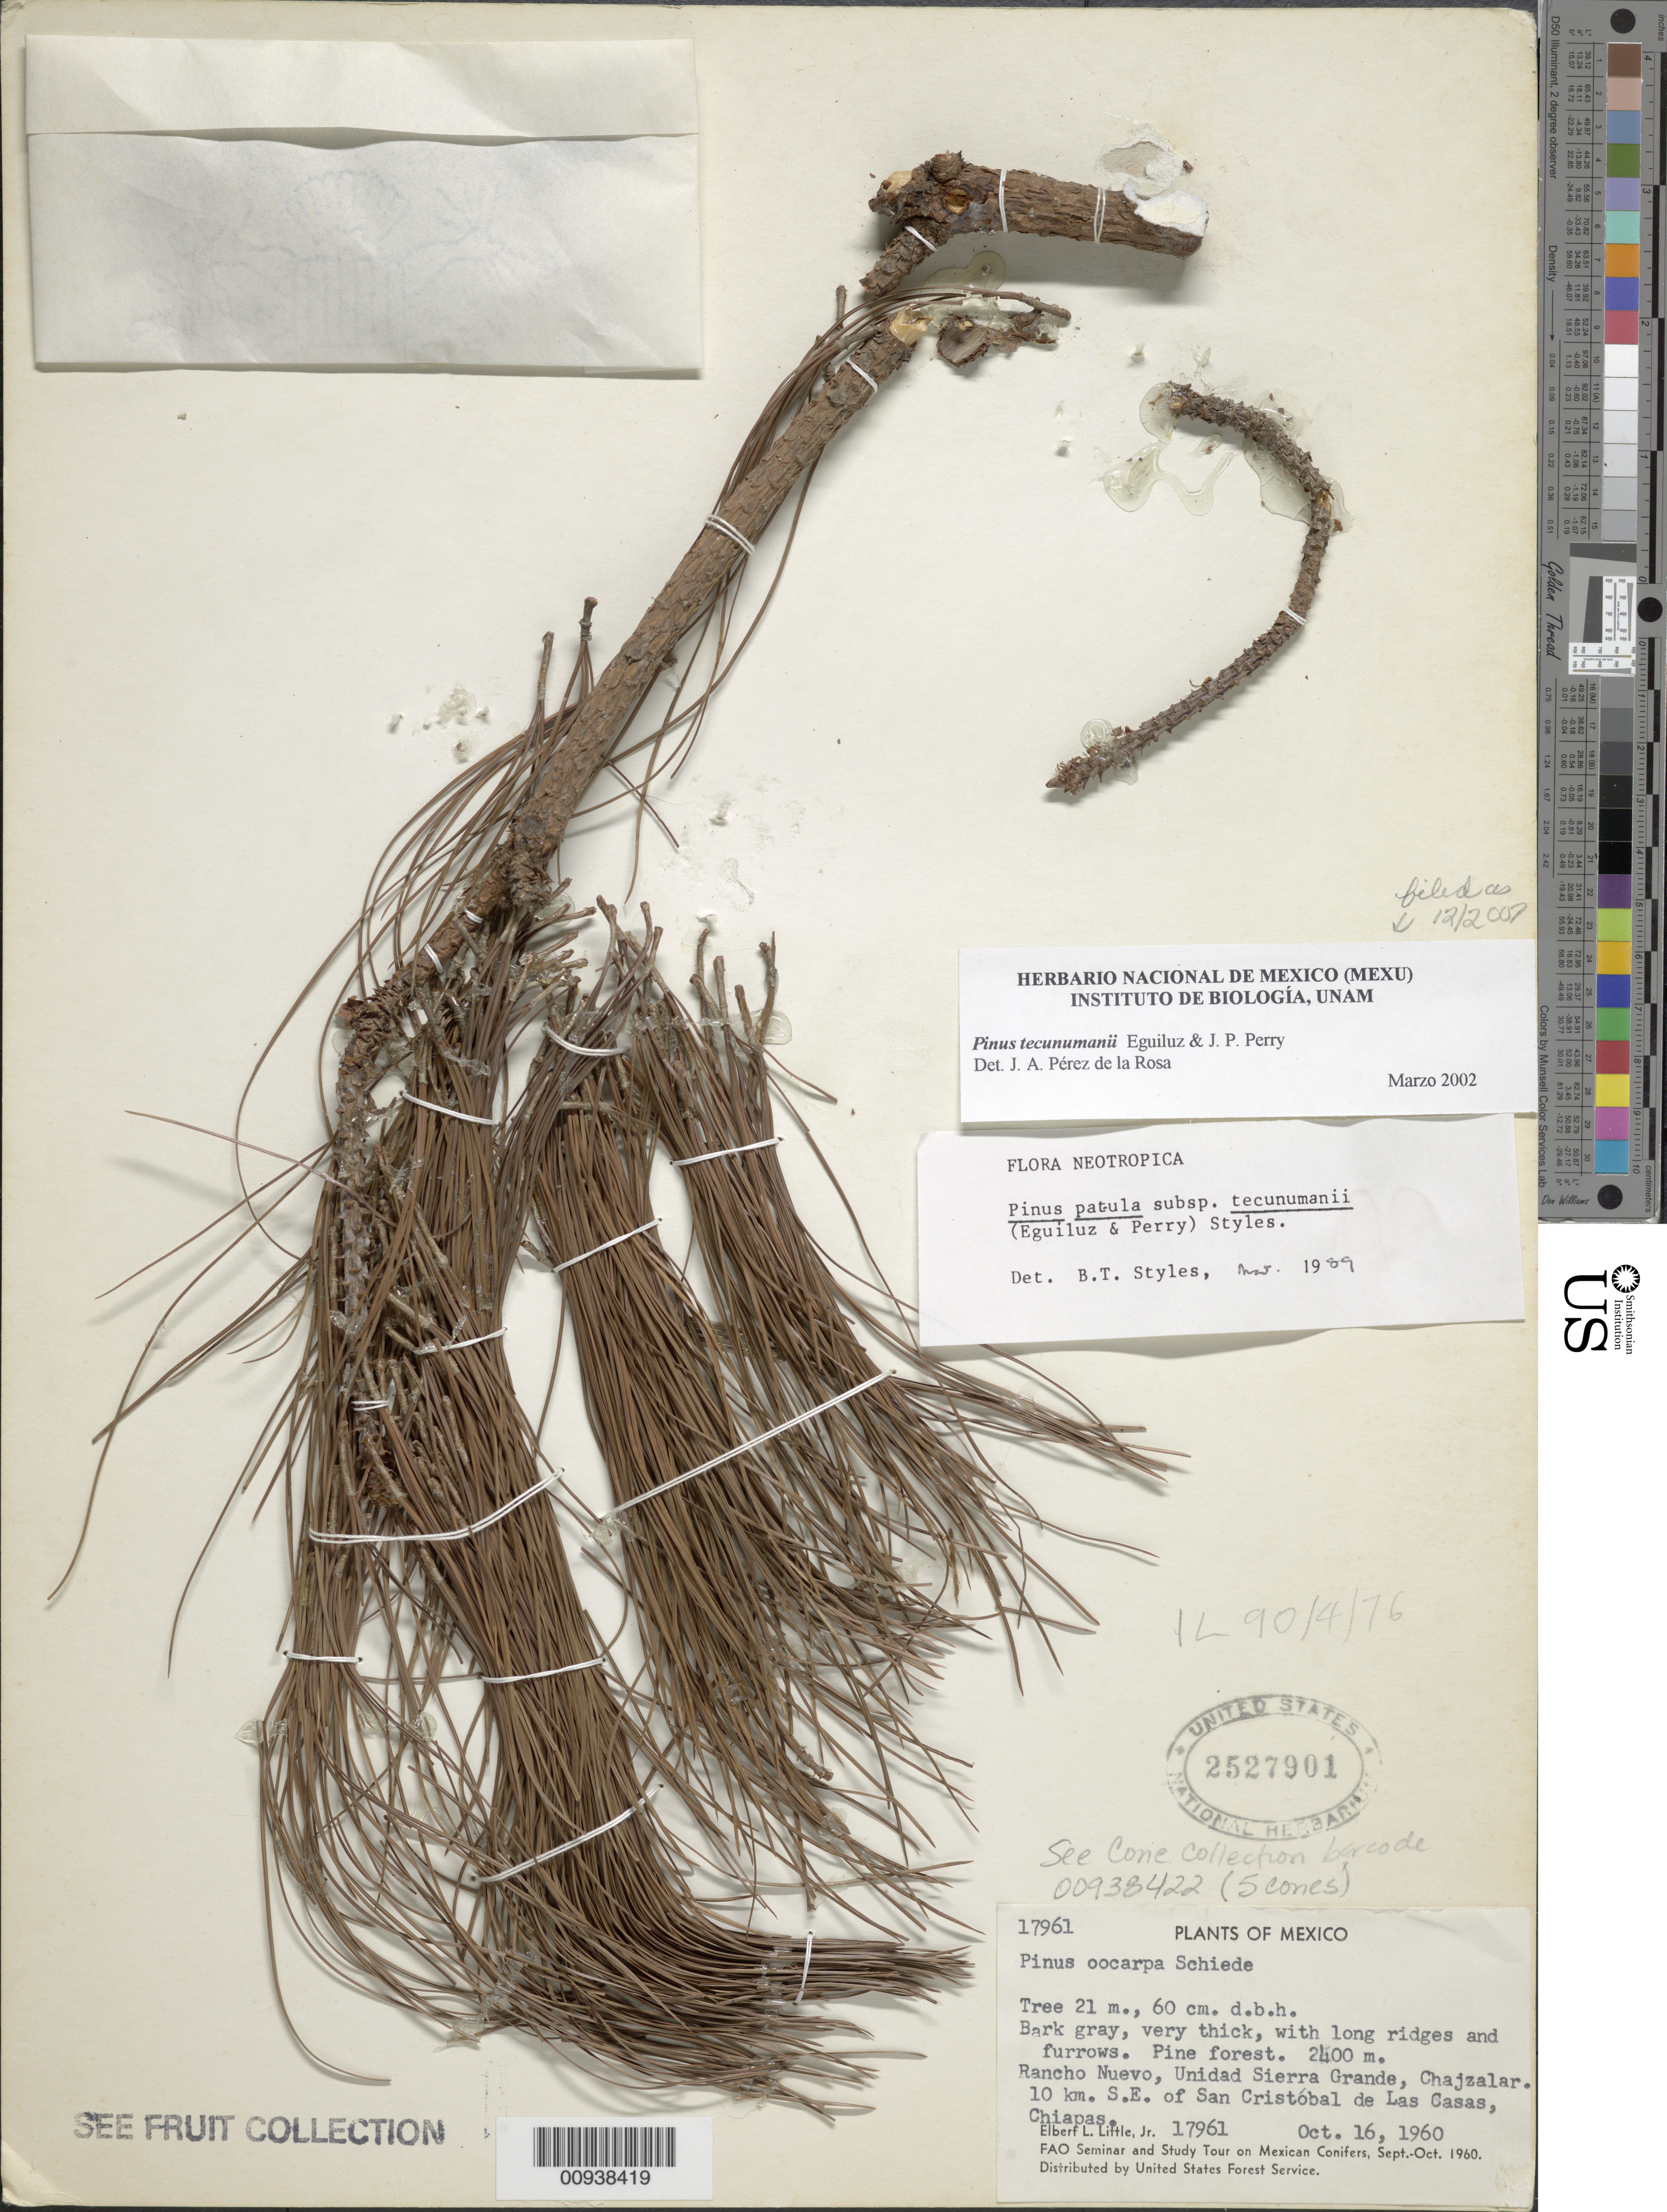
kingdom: Plantae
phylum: Tracheophyta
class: Pinopsida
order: Pinales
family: Pinaceae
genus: Pinus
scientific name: Pinus tecunumanii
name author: F. Schwerdtf. ex Eguiluz & J.P. Perry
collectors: E. L. Little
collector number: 17961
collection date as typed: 16 Oct 1960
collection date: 1960-10-16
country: Mexico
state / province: Chiapas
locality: Rancho Nuevo, Unidad Sierra Grande, Chajzalar. 10 km. SE of San Cristóbal de las Casas.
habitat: Pine forest.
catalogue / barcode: US 2527901